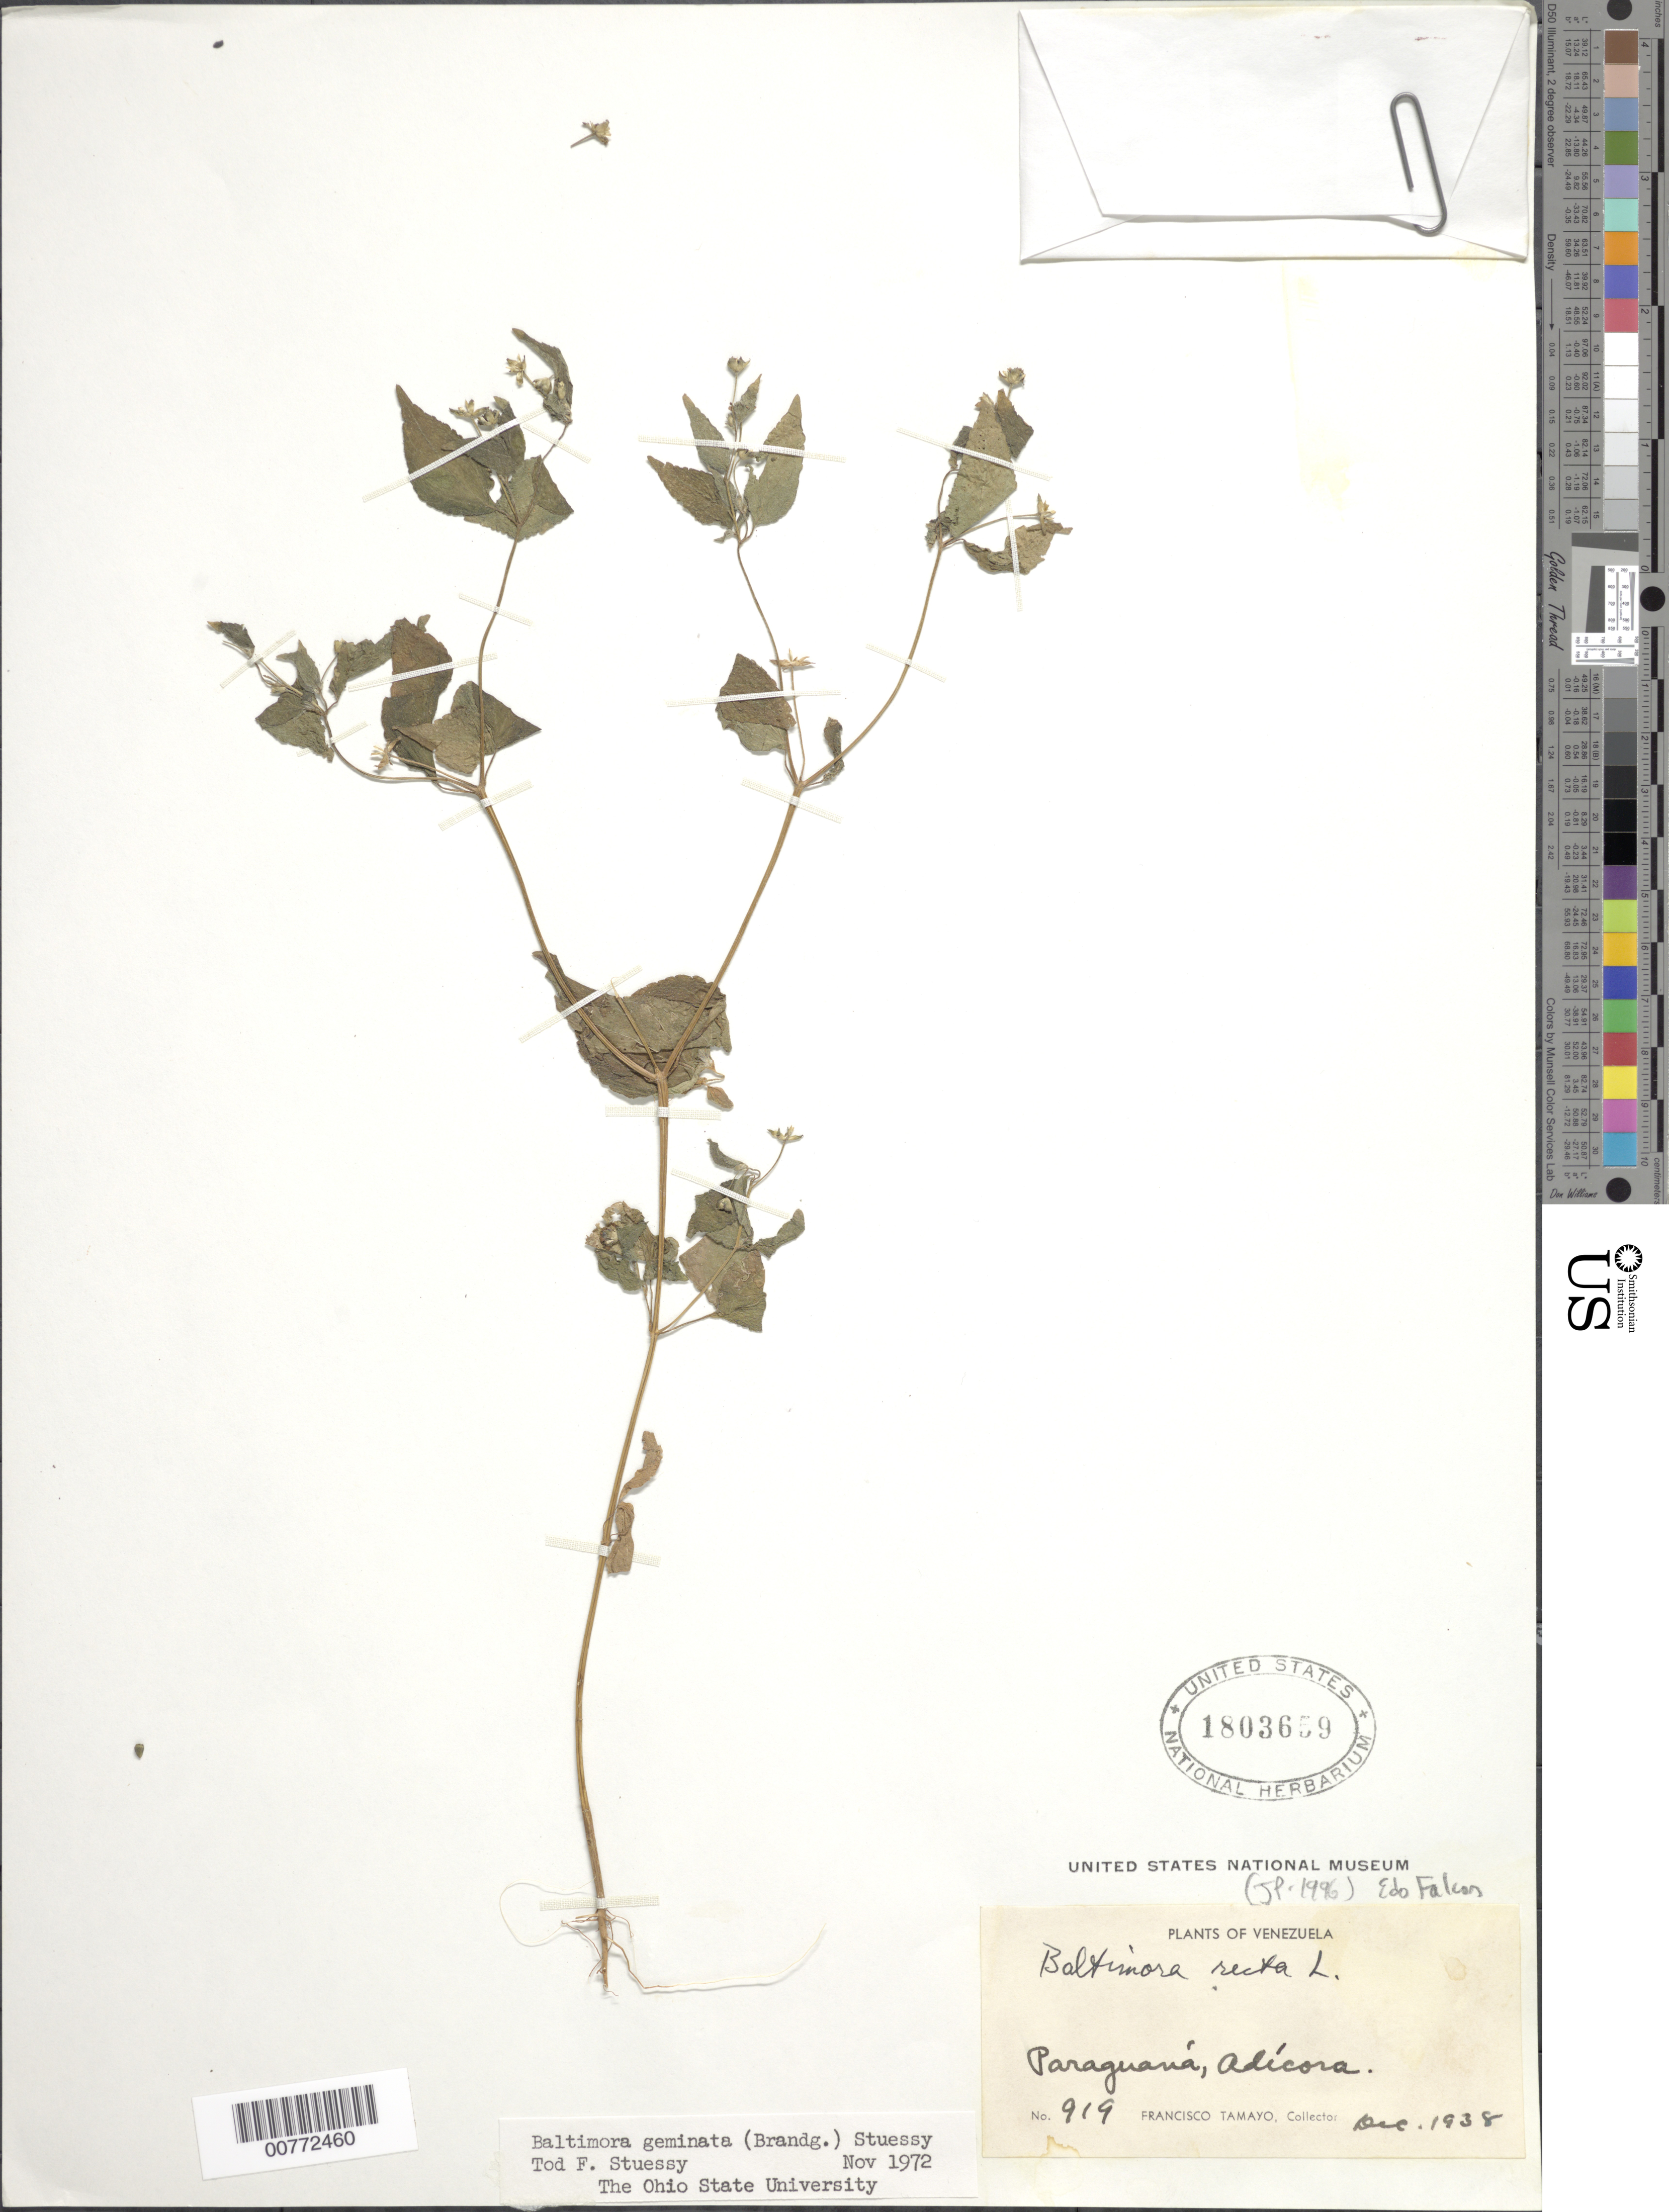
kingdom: Plantae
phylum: Tracheophyta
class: Magnoliopsida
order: Asterales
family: Asteraceae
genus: Baltimora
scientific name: Baltimora geminata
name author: (Brandegee) Stuessy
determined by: Stuessy, T. F.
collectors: F. Tamayo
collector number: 919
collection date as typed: Dec-38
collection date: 1938-12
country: Venezuela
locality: Paraguana. Adicosa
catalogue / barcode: US 1803659